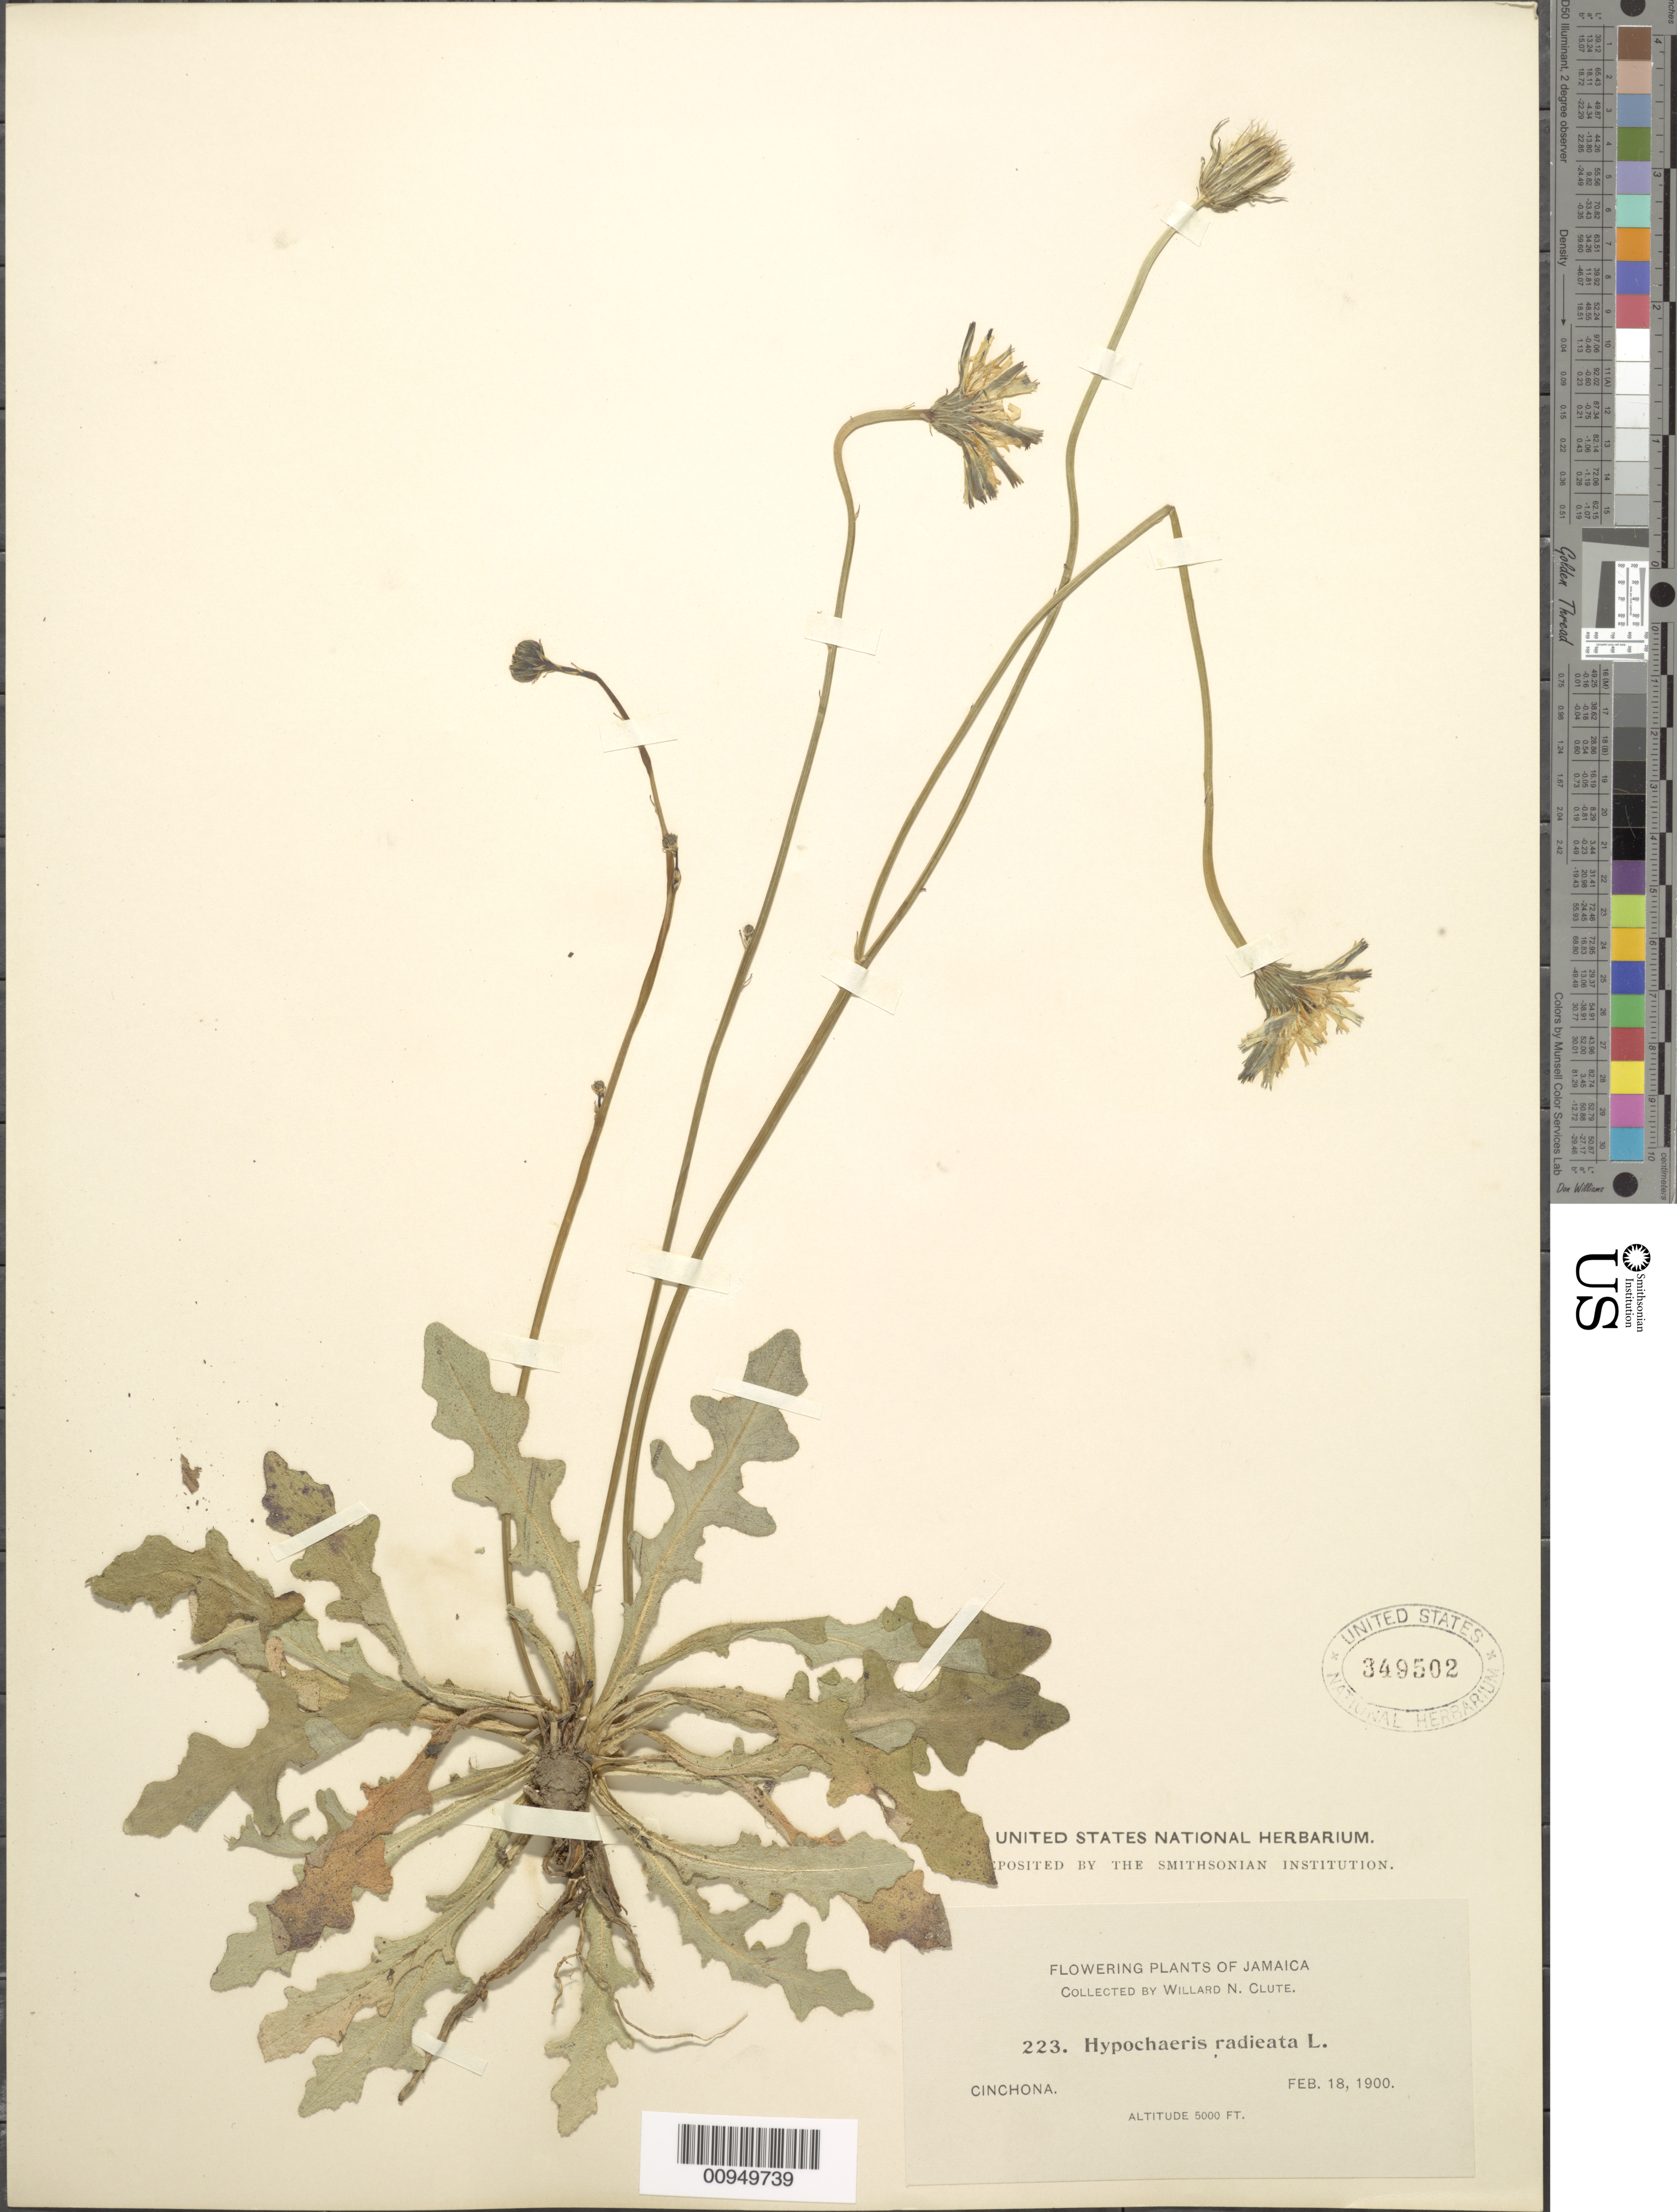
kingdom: Plantae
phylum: Tracheophyta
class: Magnoliopsida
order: Asterales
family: Asteraceae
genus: Hypochaeris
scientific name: Hypochaeris radicata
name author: L.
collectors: W. N. Clute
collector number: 223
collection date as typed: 18 Feb 1900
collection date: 1900-02-18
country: Jamaica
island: Jamaica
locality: Cinchona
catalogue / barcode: US 349502